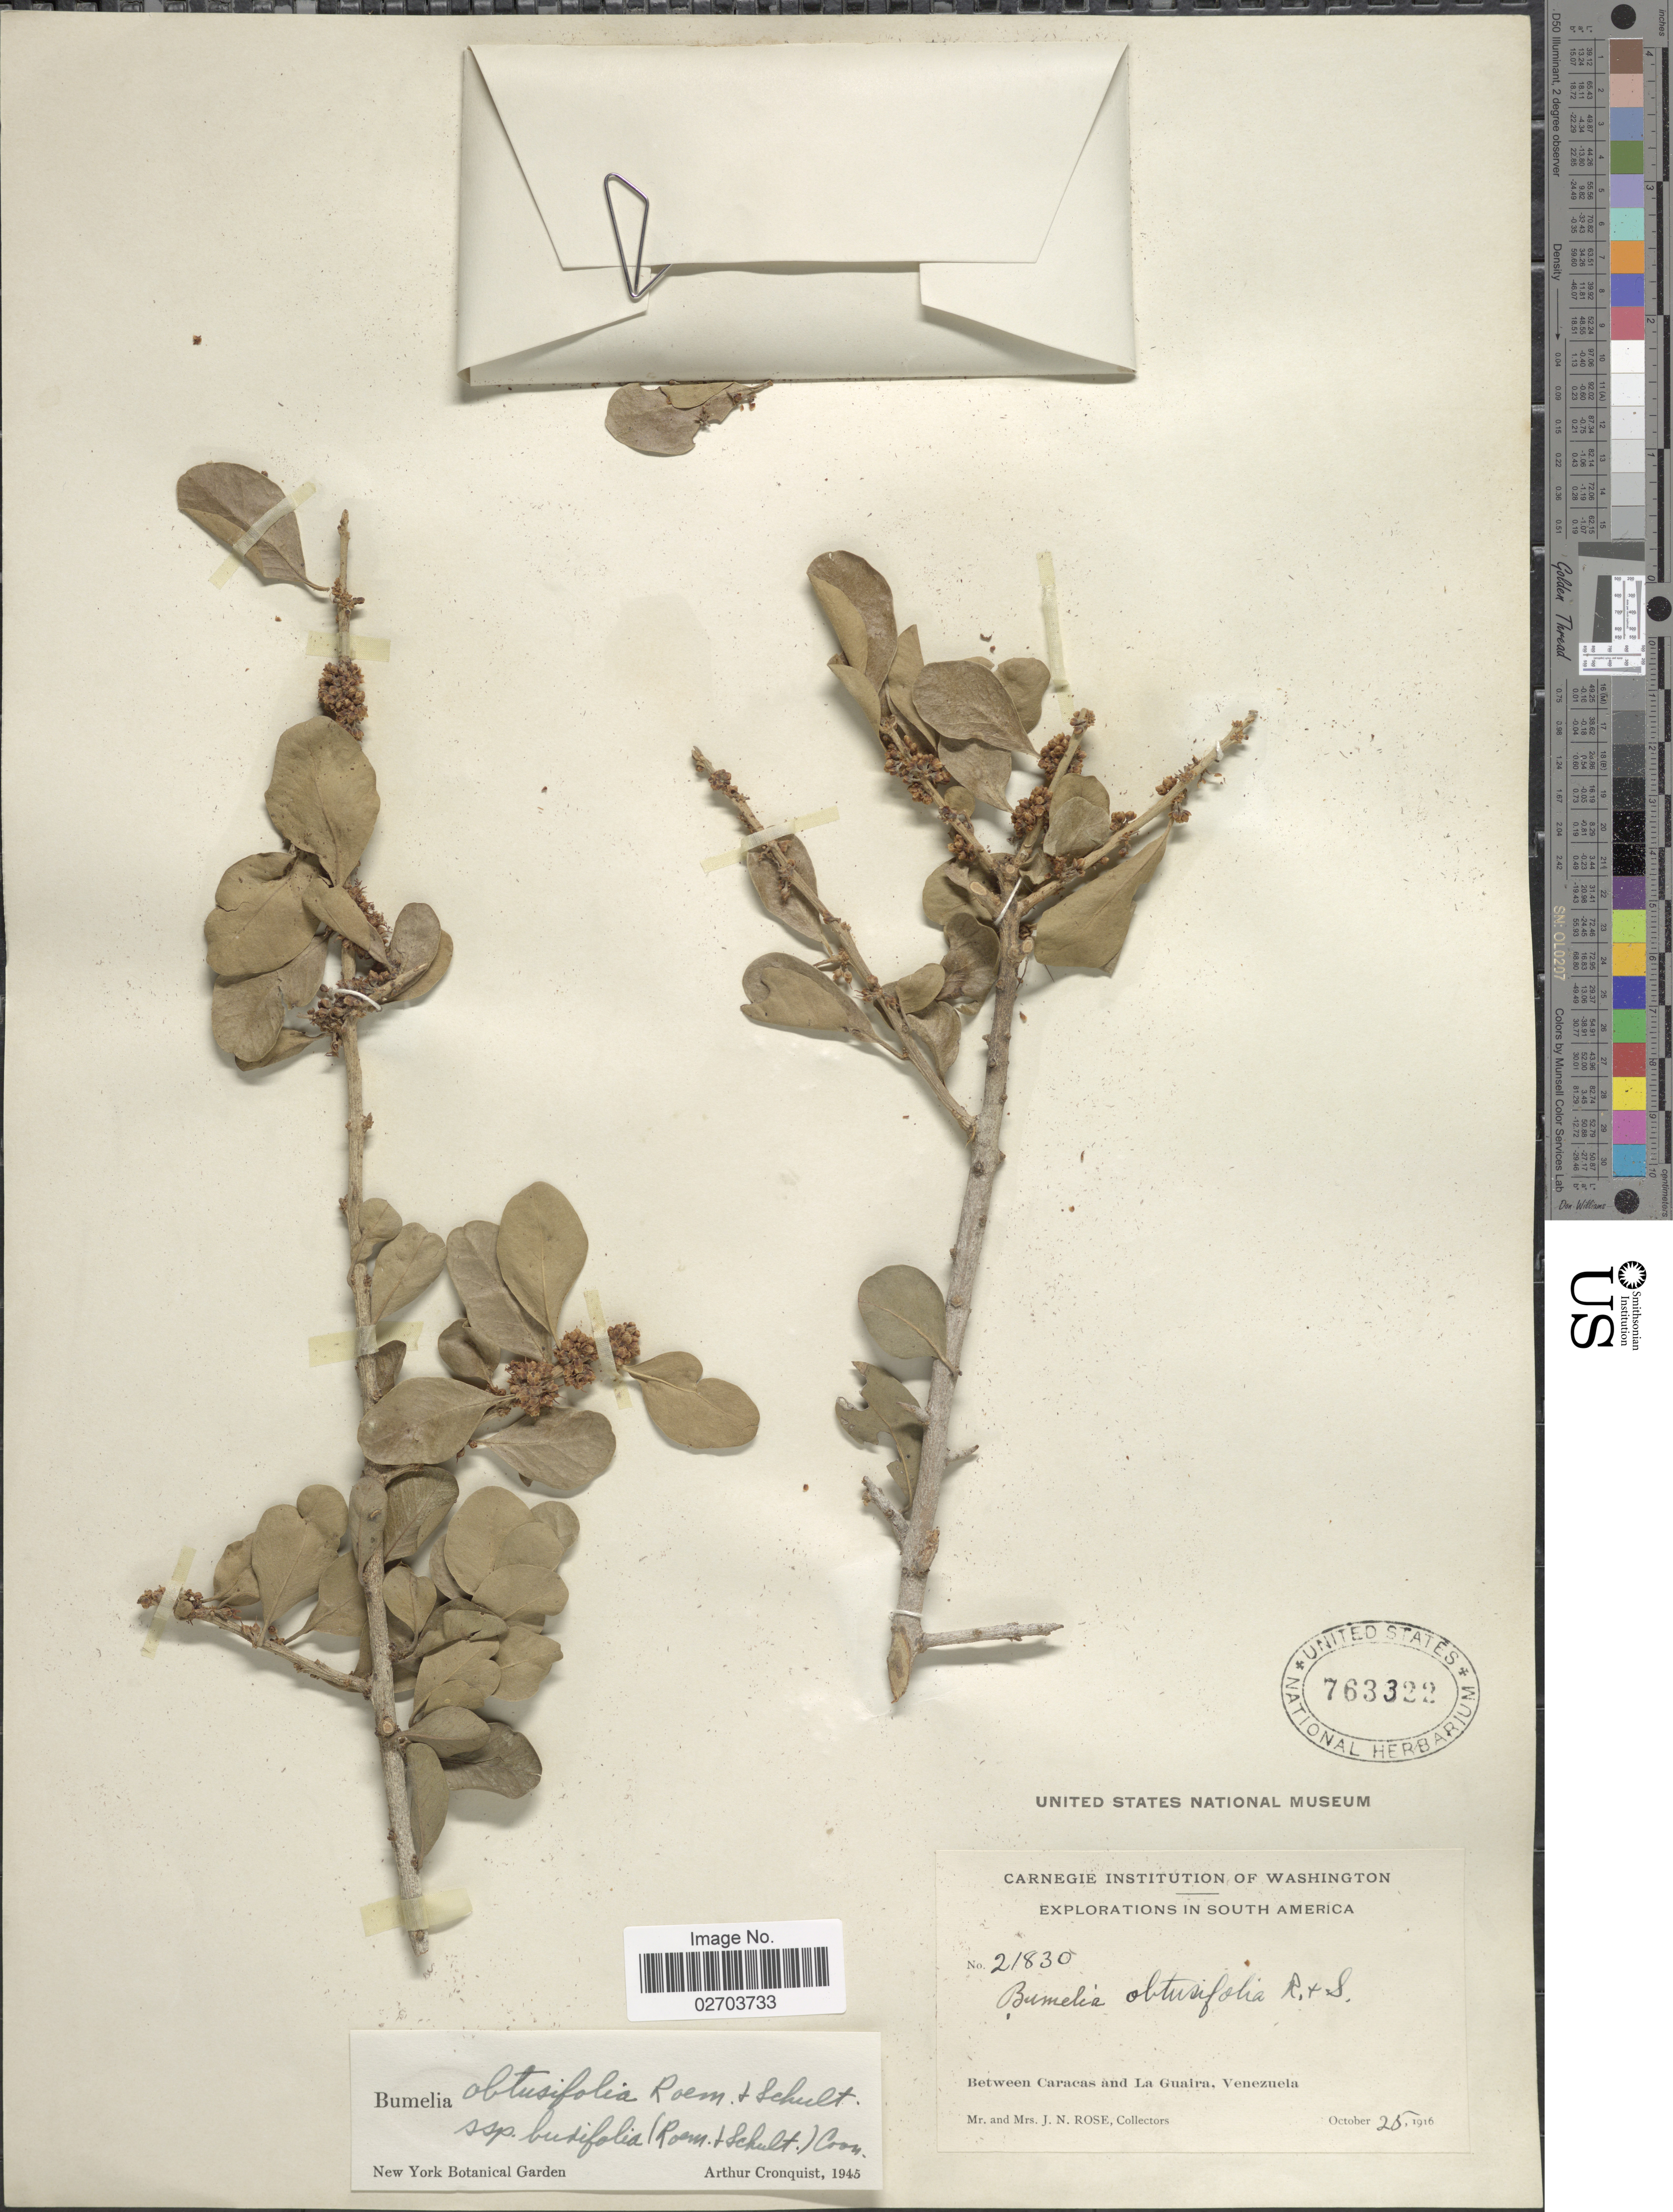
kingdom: Plantae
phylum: Tracheophyta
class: Magnoliopsida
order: Ericales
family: Sapotaceae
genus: Sideroxylon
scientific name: Sideroxylon obtusifolium subsp. buxifolium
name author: (Roem. & Schult.) T.D. Penn.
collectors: J. N. Rose & L. B. Rose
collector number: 21830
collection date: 1916-10-25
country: Venezuela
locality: Between Caracas and La Guaira.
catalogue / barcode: US 763322